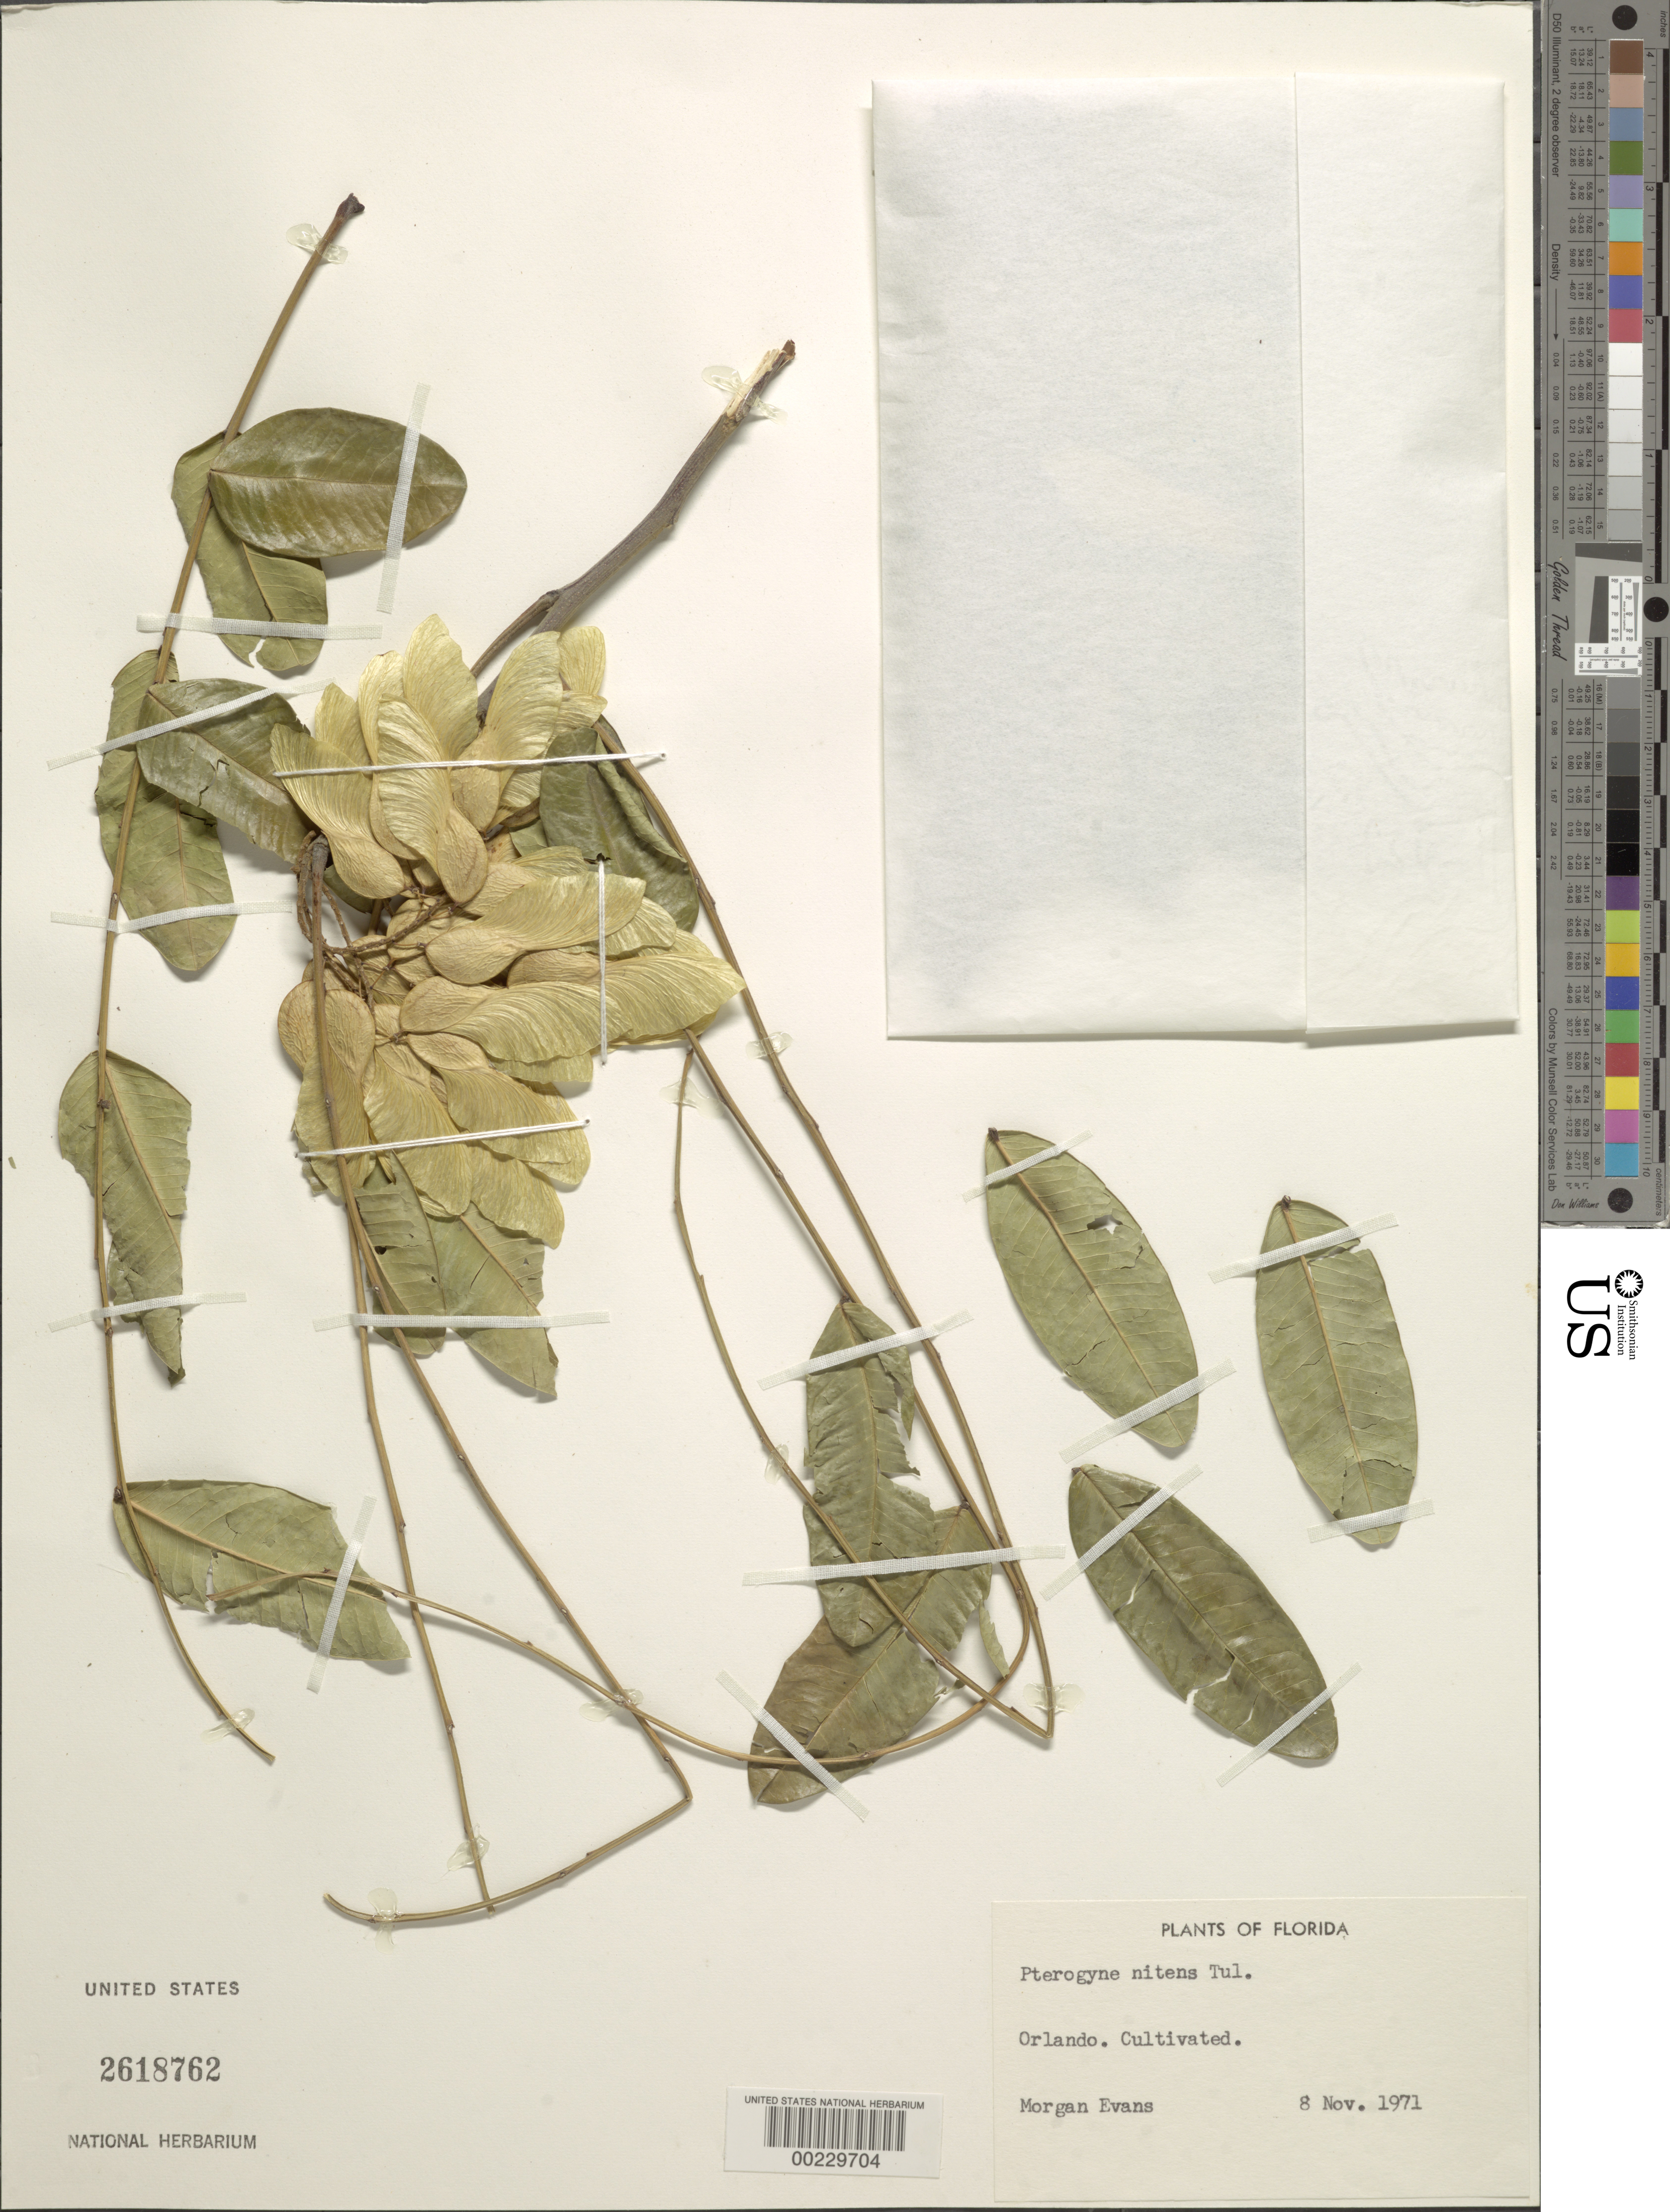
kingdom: Plantae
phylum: Tracheophyta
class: Magnoliopsida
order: Fabales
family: Fabaceae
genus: Pterogyne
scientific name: Pterogyne nitens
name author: Tul.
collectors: M. Evans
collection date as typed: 08 Nov 1971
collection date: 1971-11-08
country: United States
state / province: Florida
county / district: Orange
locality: Orlando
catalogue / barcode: US 2618762